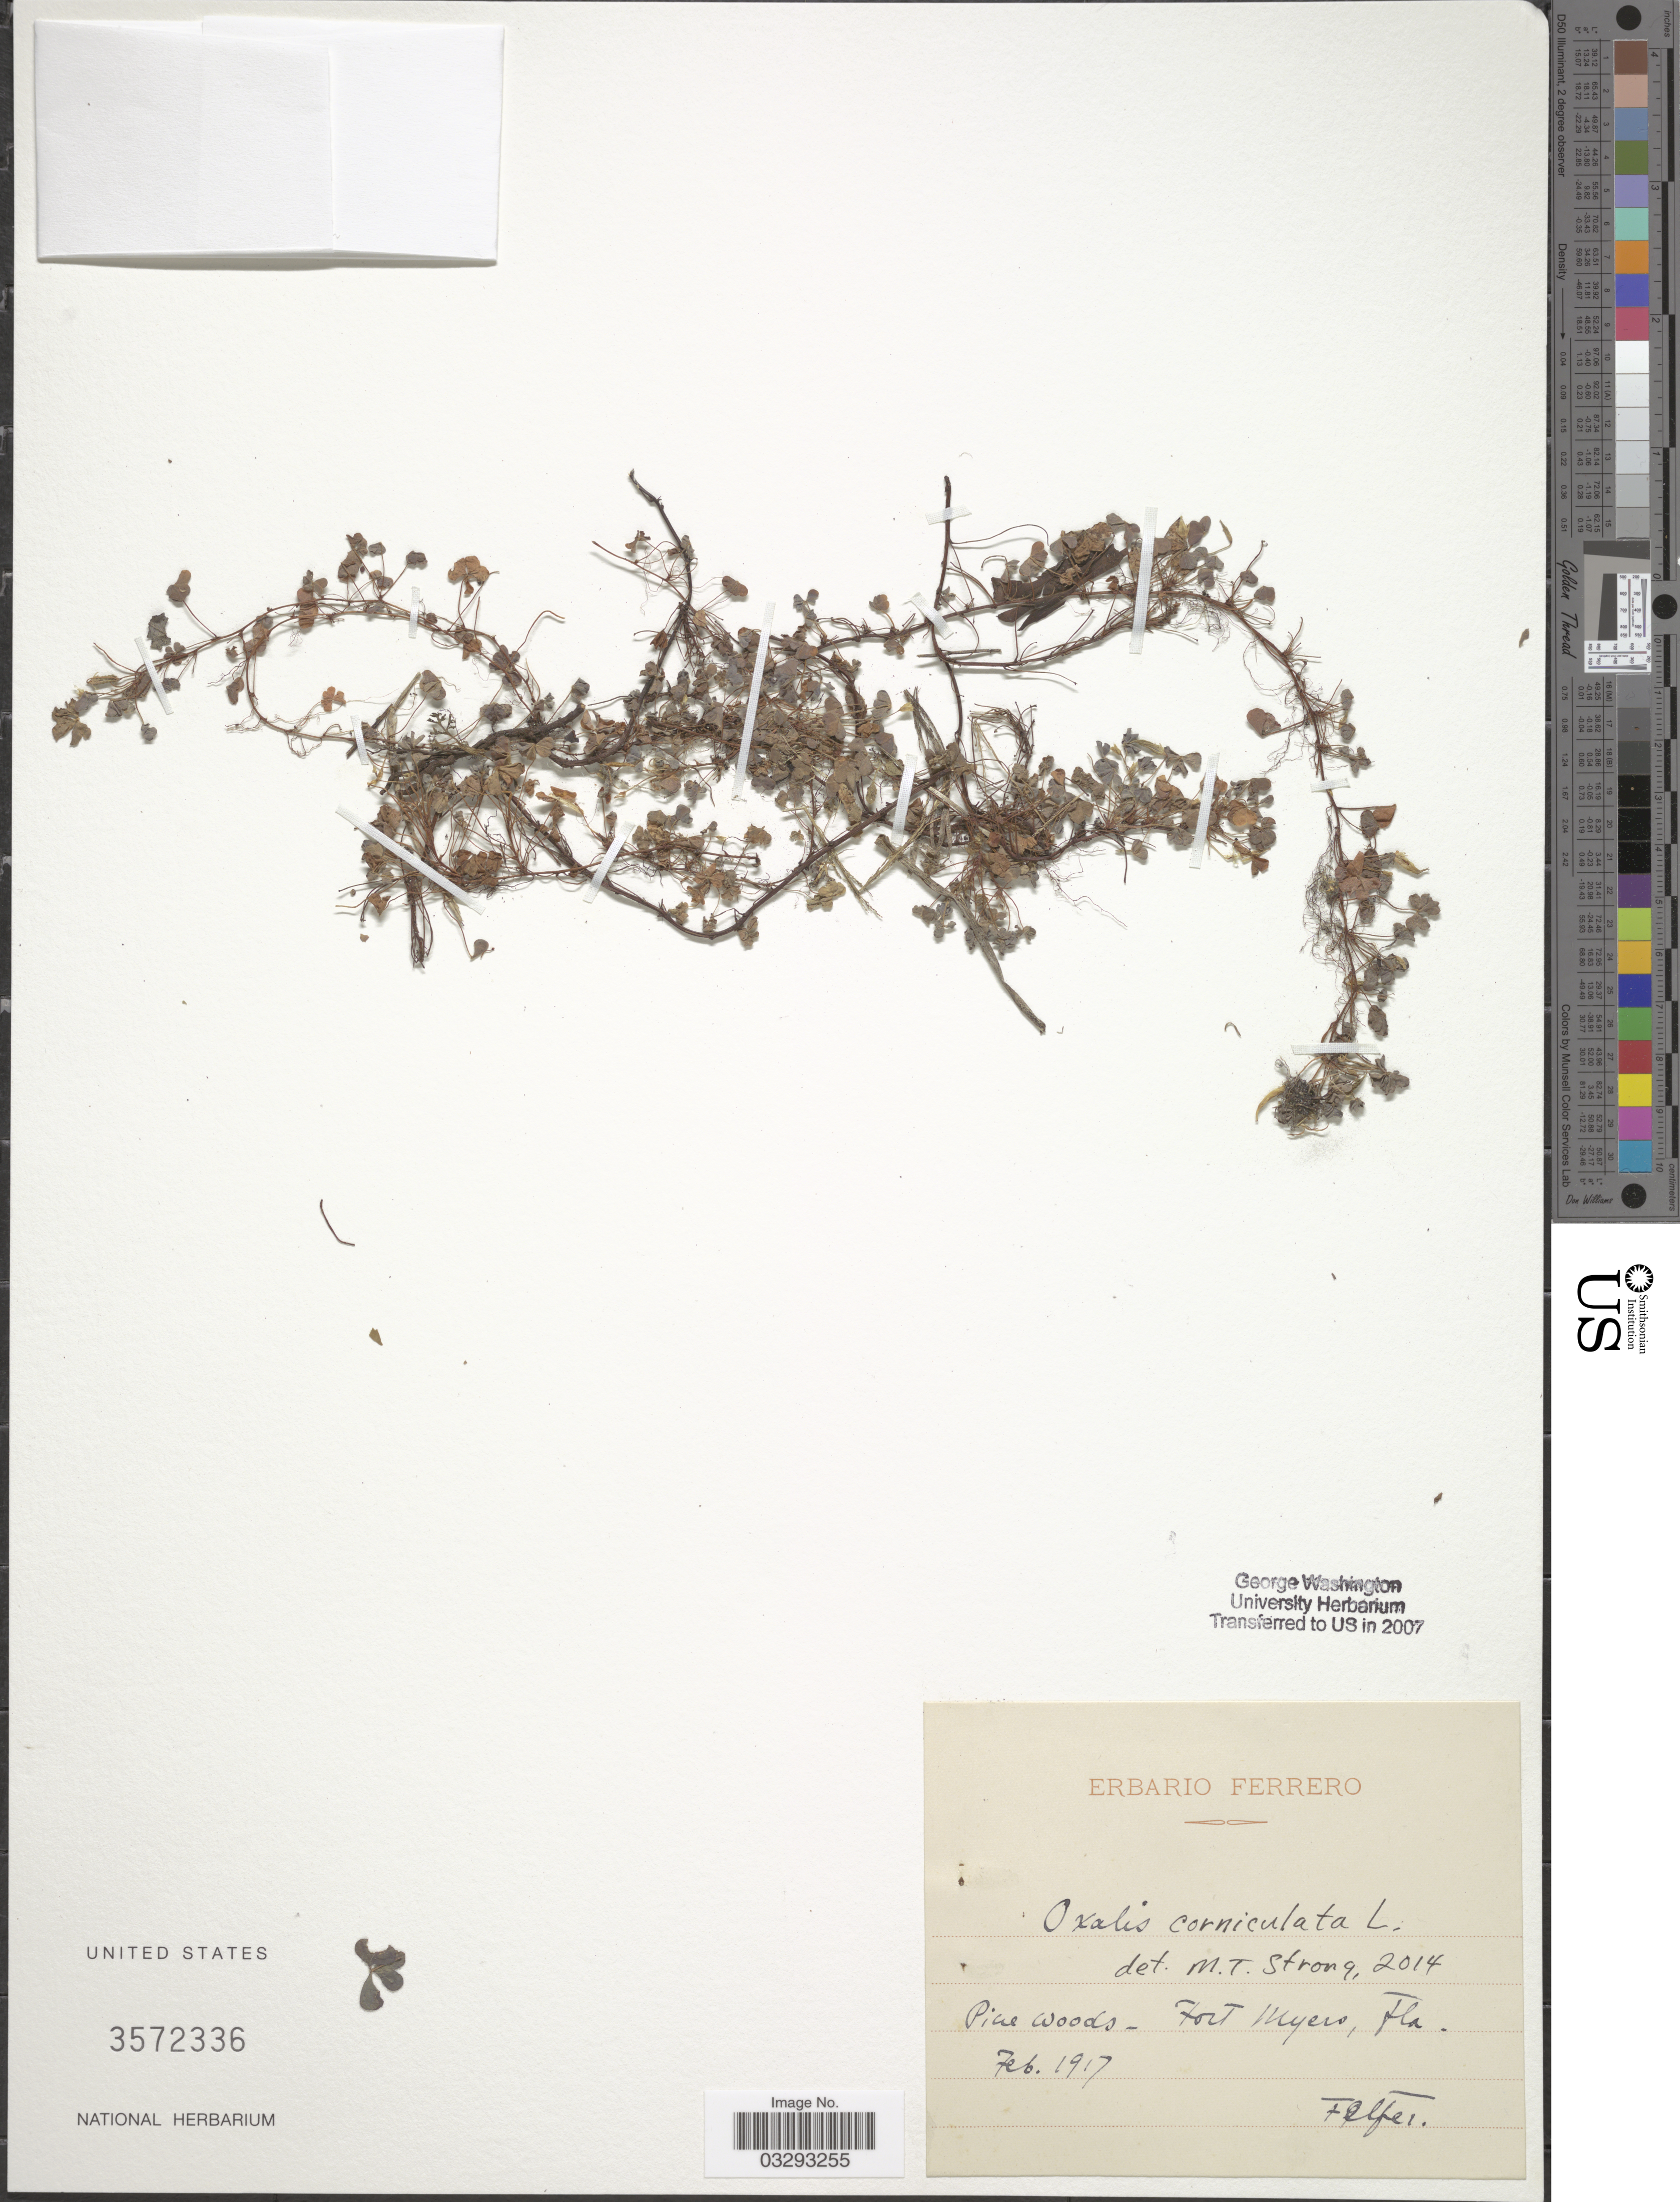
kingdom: Plantae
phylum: Tracheophyta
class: Magnoliopsida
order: Oxalidales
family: Oxalidaceae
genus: Oxalis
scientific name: Oxalis corniculata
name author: L.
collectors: F. Ferrero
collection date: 1917-02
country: United States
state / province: Florida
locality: Pine woods - Fort Myers.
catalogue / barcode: US 3572336